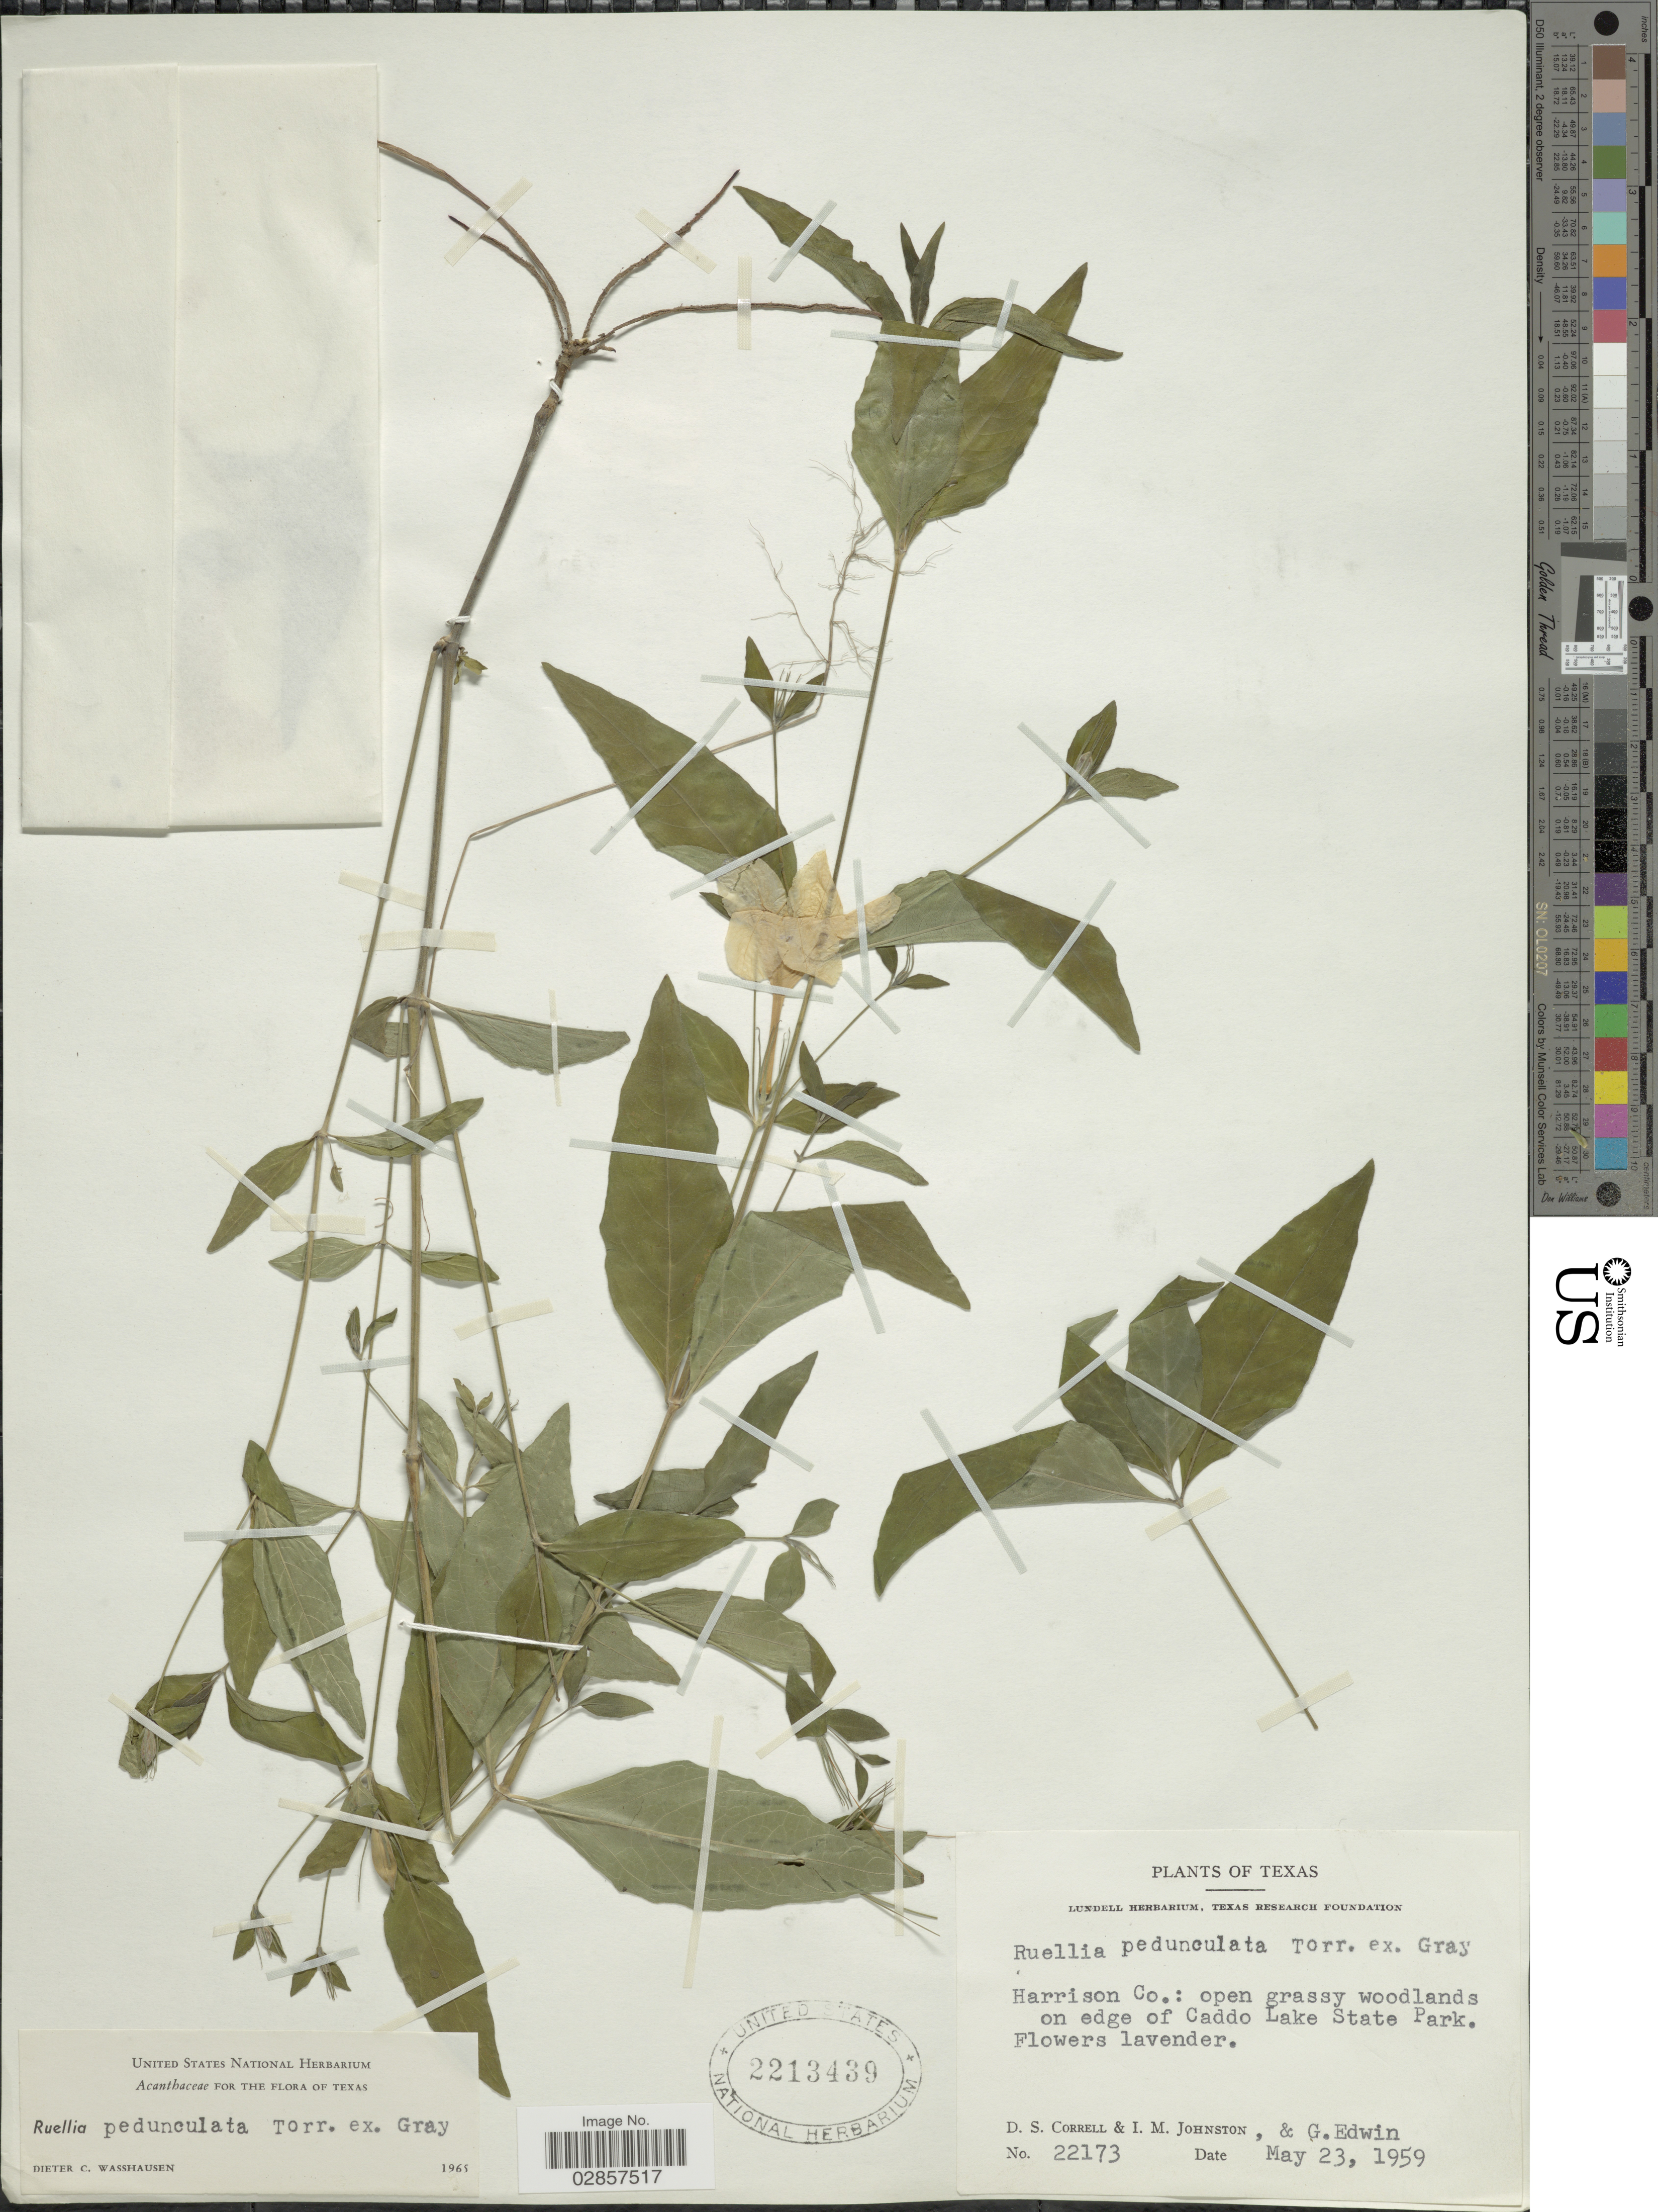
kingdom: Plantae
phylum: Tracheophyta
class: Magnoliopsida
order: Lamiales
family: Acanthaceae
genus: Ruellia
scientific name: Ruellia pedunculata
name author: Torr. ex A. Gray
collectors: D. S. Correll, I.M. Johnston & G. Edwin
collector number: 22173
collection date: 1959-05-23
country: United States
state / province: Texas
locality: Harrison Co.: open grassy woodlands on edge of Caddo Lake State Park.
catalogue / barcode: US 2213439